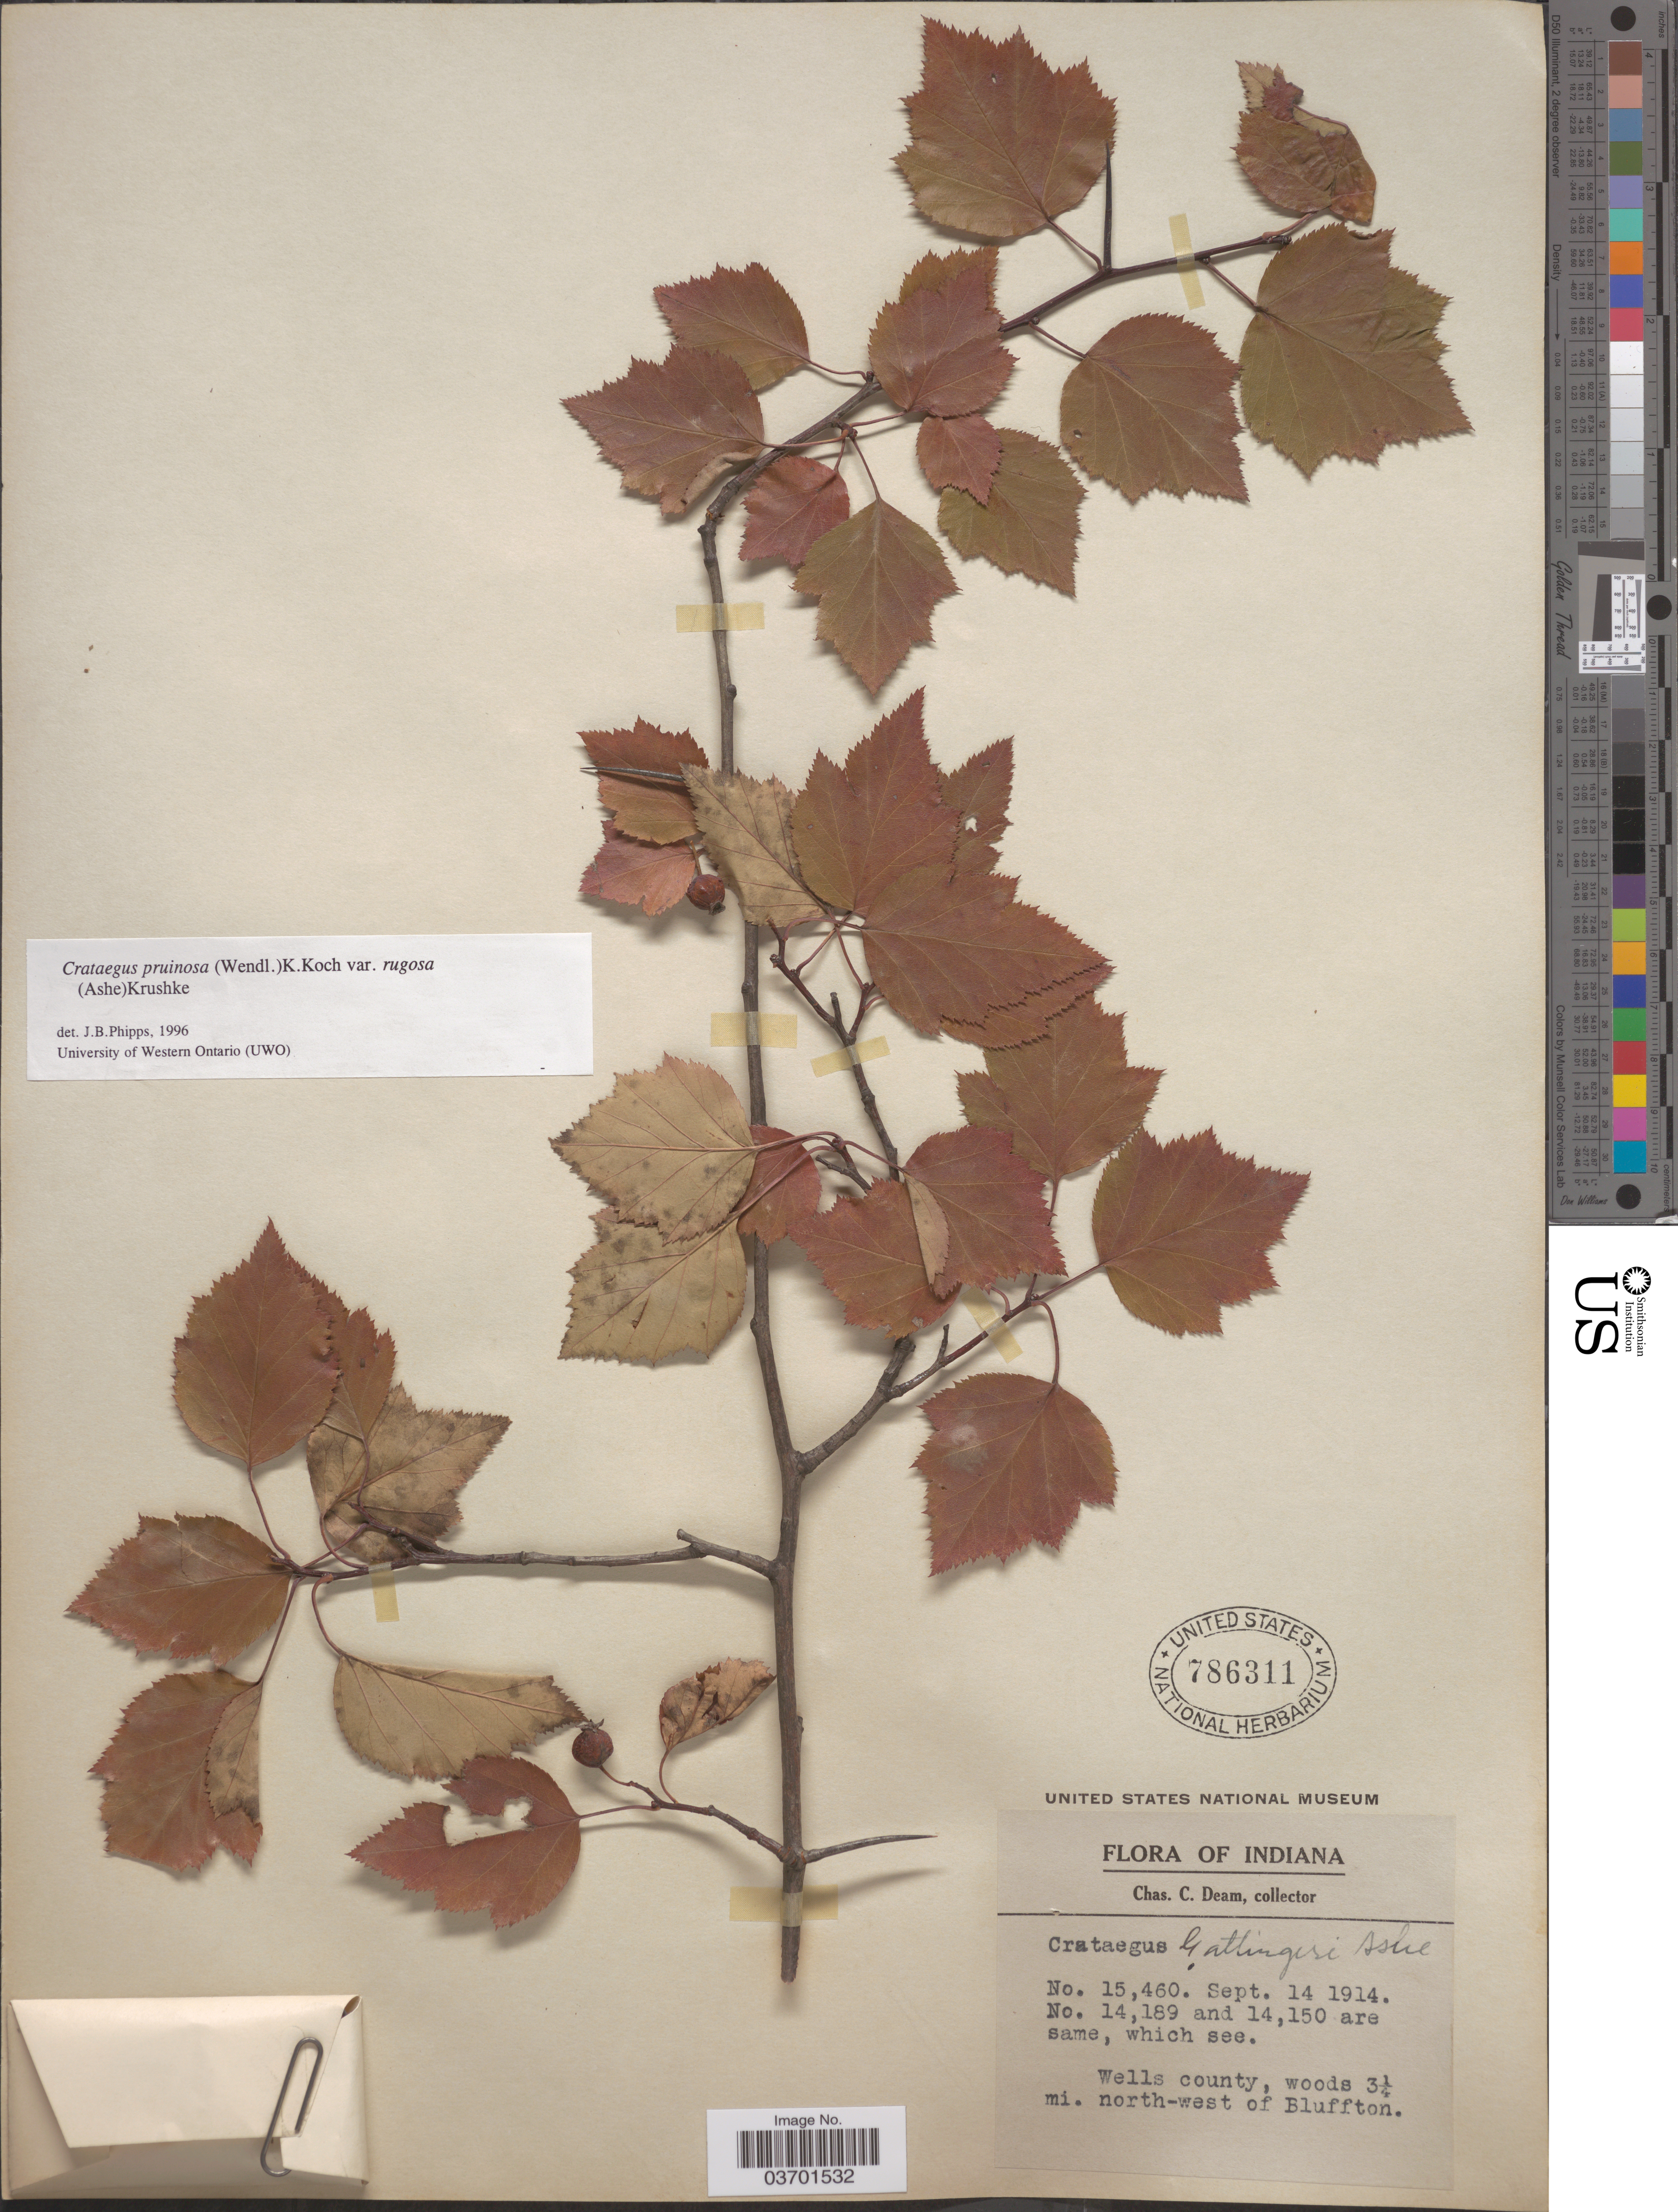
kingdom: Plantae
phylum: Tracheophyta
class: Magnoliopsida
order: Rosales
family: Rosaceae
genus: Crataegus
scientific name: Crataegus pruinosa var. rugosa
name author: (Ashe) Kruschke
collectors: C. C. Deam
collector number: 15460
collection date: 1914-09-14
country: United States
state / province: Indiana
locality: Wells county, woods 3¼ mi. north-west of Bluffton.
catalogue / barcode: US 786311